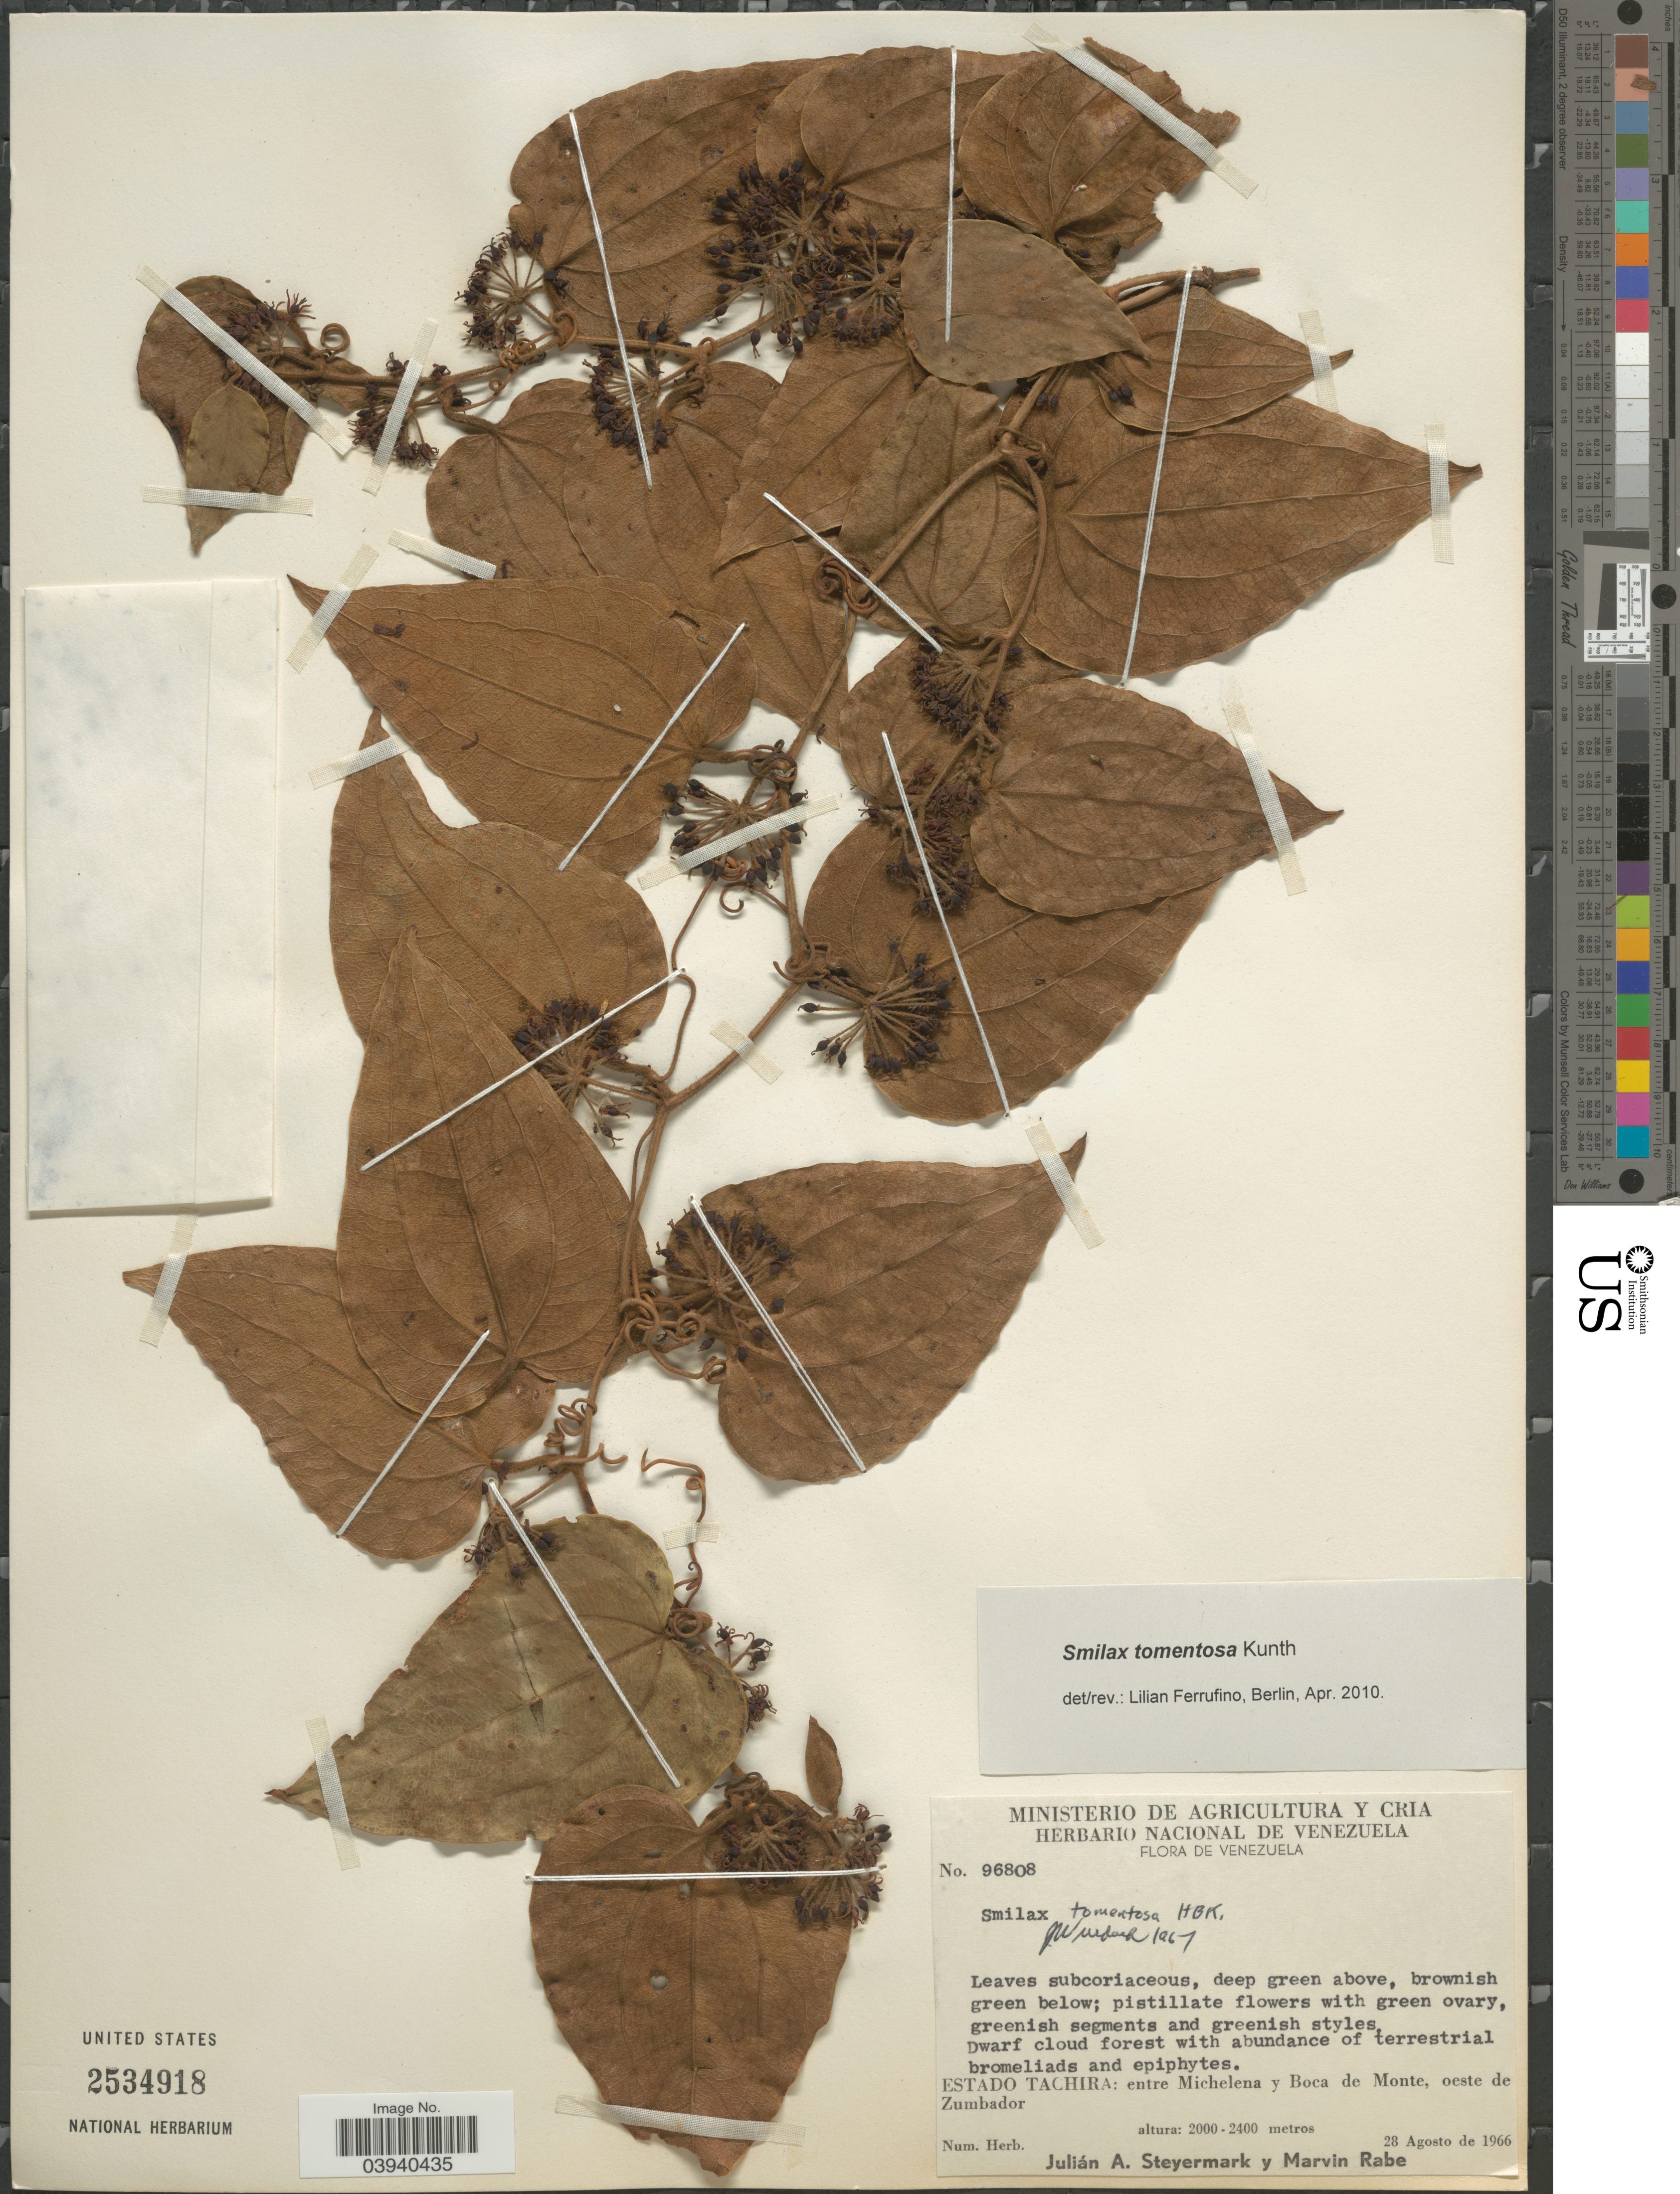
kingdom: Plantae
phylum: Tracheophyta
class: Liliopsida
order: Liliales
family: Smilacaceae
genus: Smilax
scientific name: Smilax tomentosa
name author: Kunth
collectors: J. Steyermark & M. Rabe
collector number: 96808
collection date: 1966-08-28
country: Venezuela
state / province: Tachira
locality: Entre Michelena y Boca de Monte, oeste de Zumbador.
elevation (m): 2000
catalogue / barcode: US 2534918